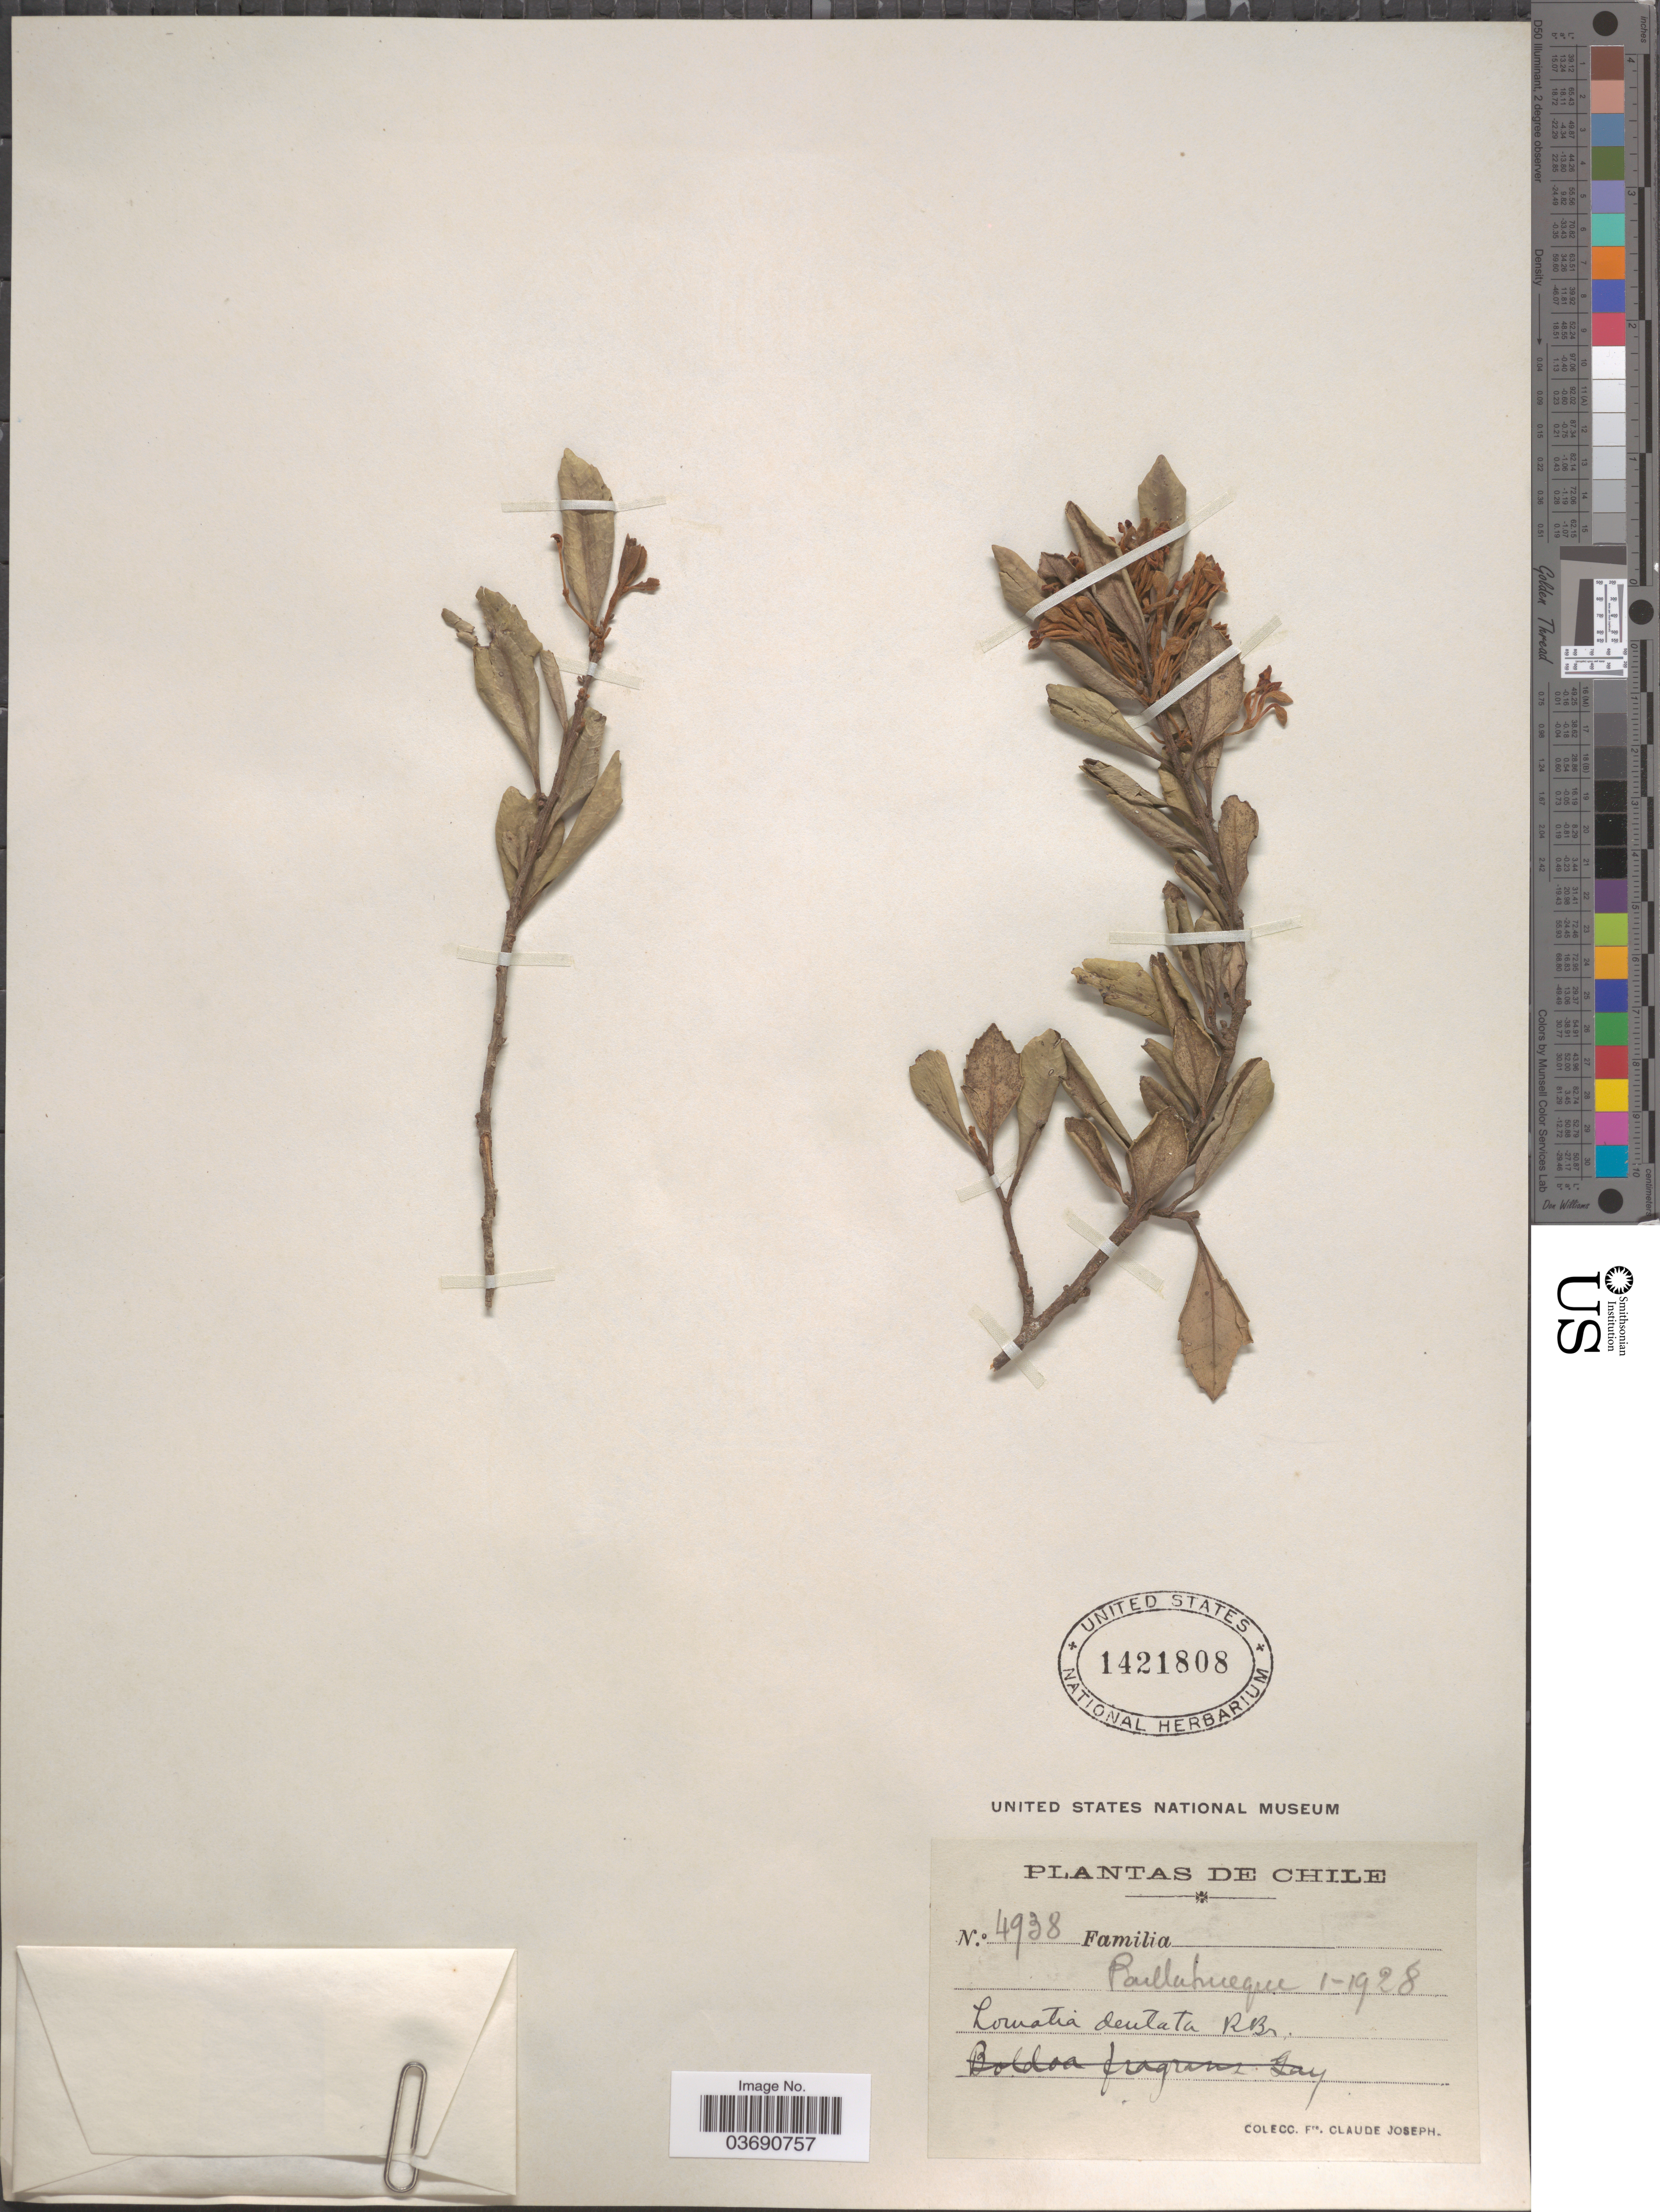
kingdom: Plantae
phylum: Tracheophyta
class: Magnoliopsida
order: Proteales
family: Proteaceae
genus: Lomatia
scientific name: Lomatia dentata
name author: R. Br.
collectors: Bro. Claude-Joseph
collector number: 4938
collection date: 1928-01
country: Chile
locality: Paillahueque.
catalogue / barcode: US 1421808